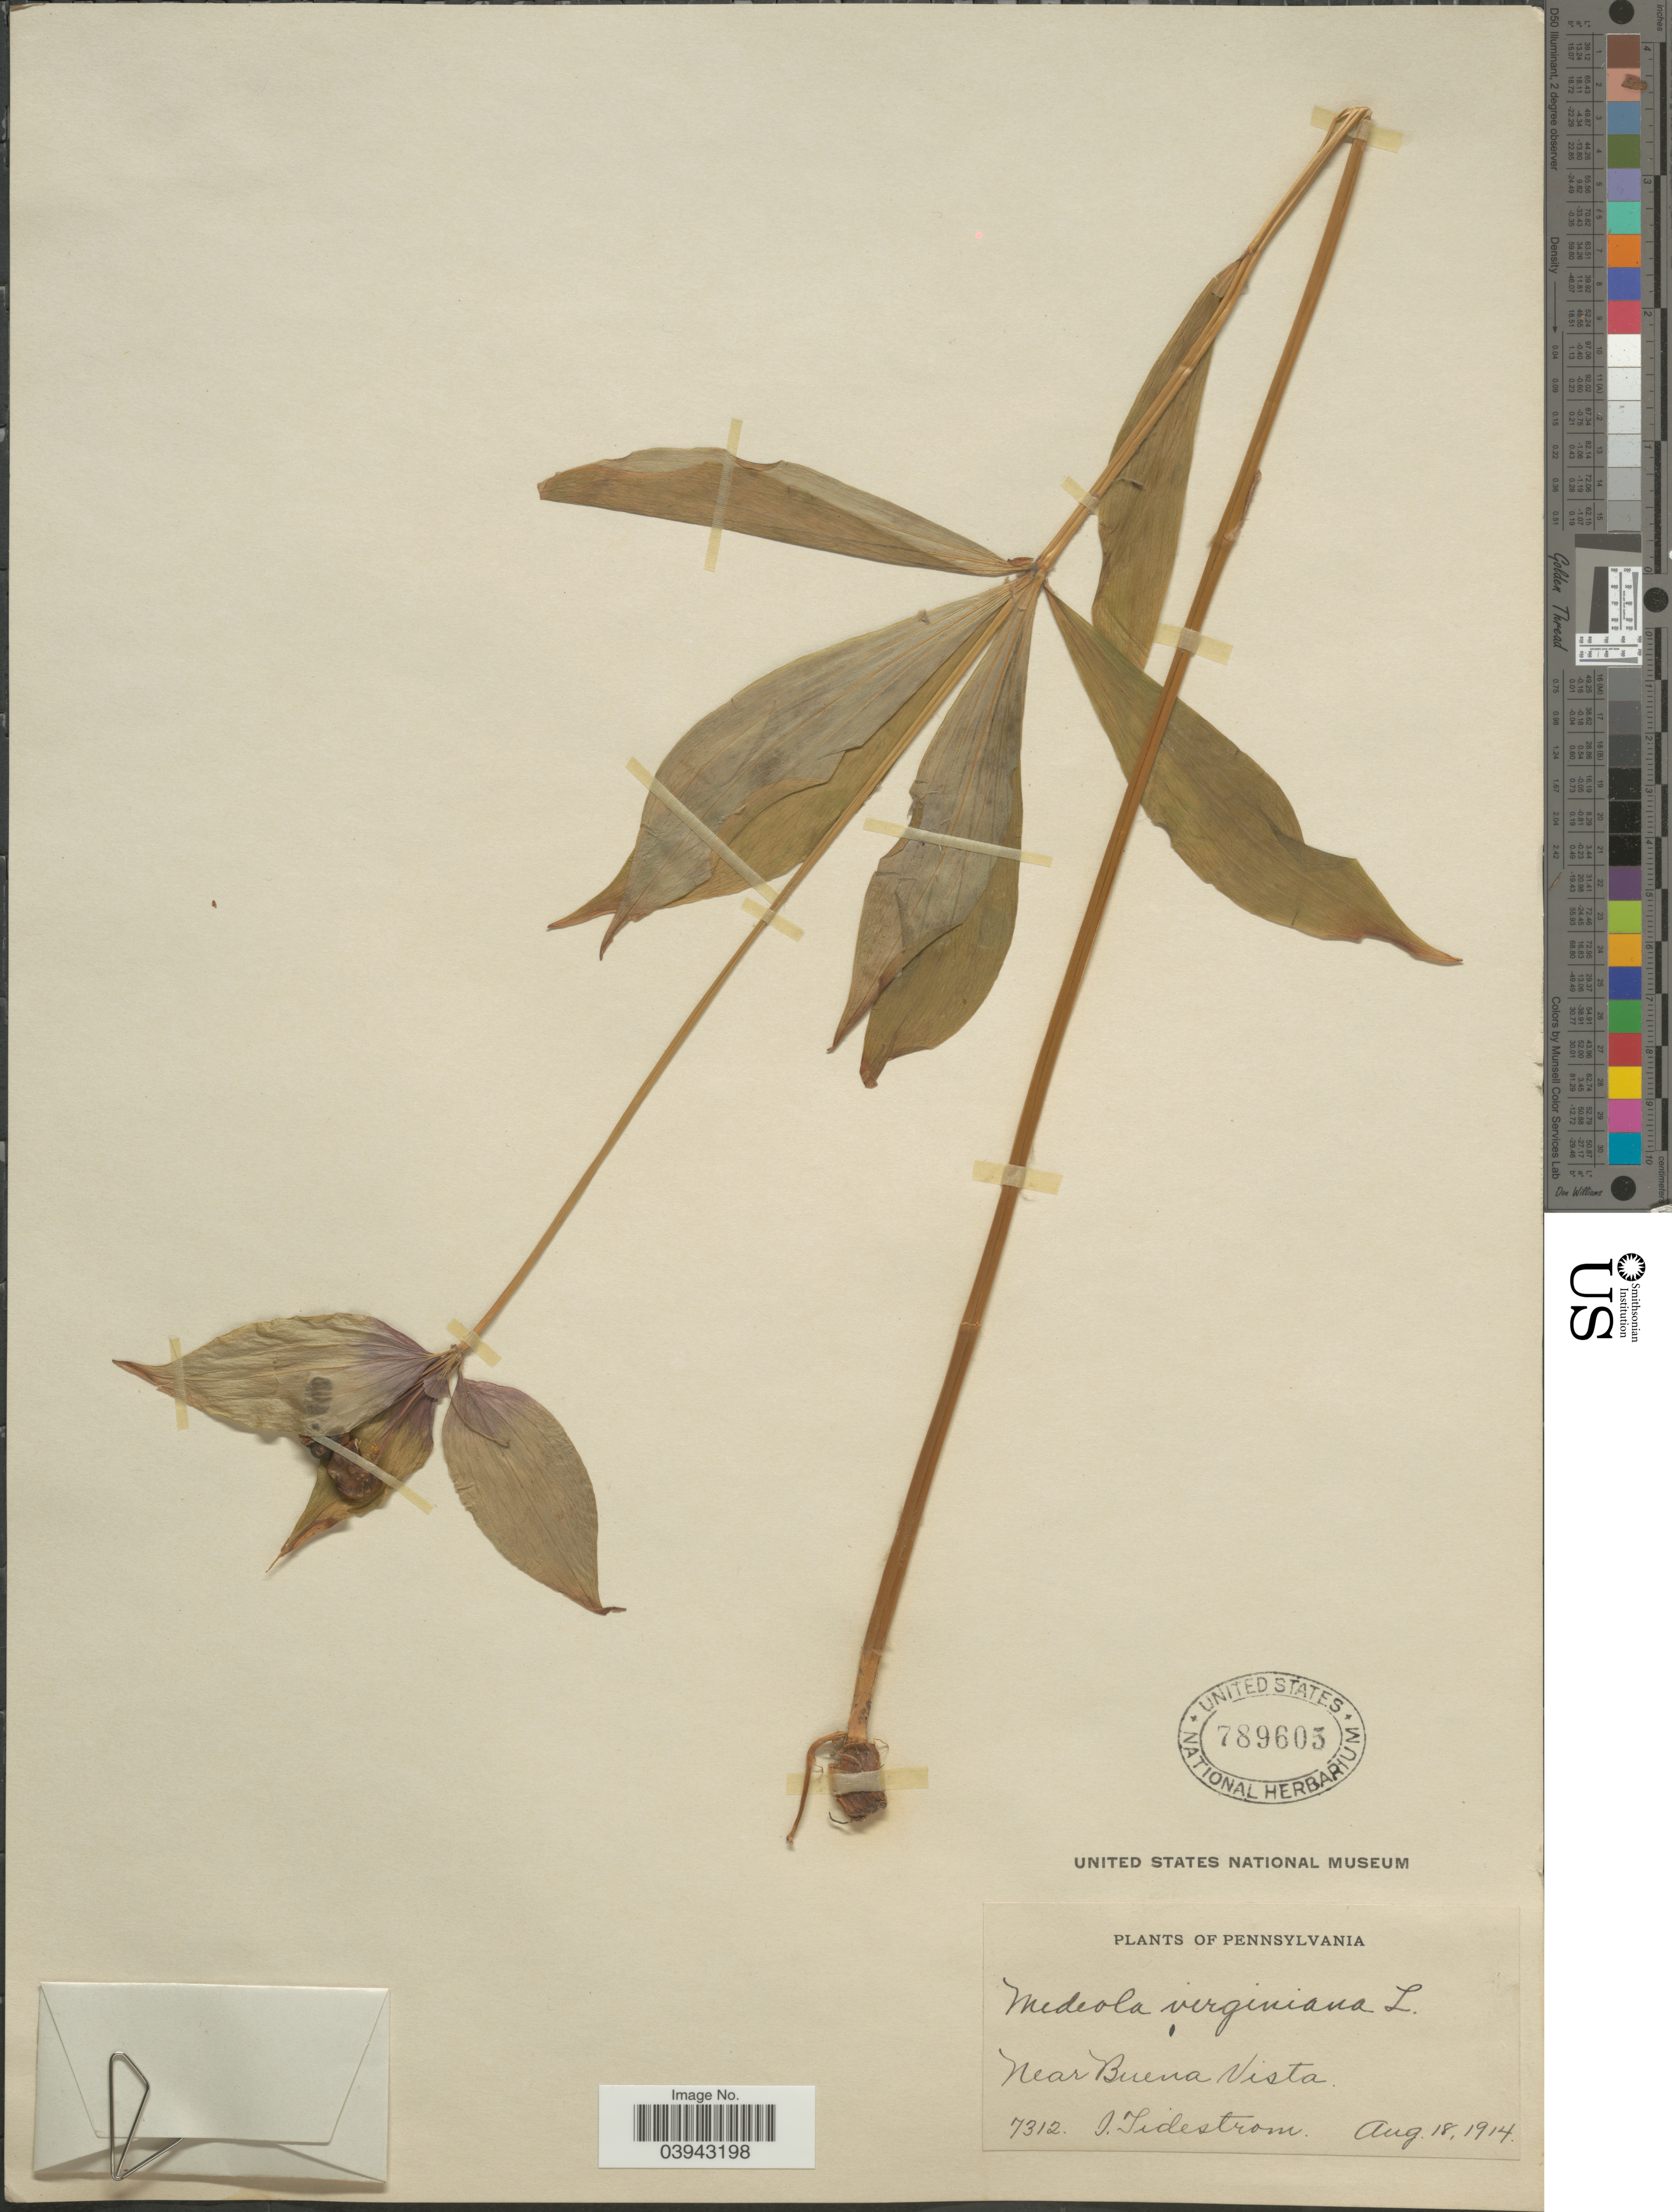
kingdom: Plantae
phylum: Tracheophyta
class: Liliopsida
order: Liliales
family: Liliaceae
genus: Medeola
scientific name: Medeola virginiana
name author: (L.) Desf.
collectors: I. F. Tidestrom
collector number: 7312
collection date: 1914-08-18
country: United States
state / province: Pennsylvania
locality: Near Buena Vista.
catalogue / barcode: US 789605